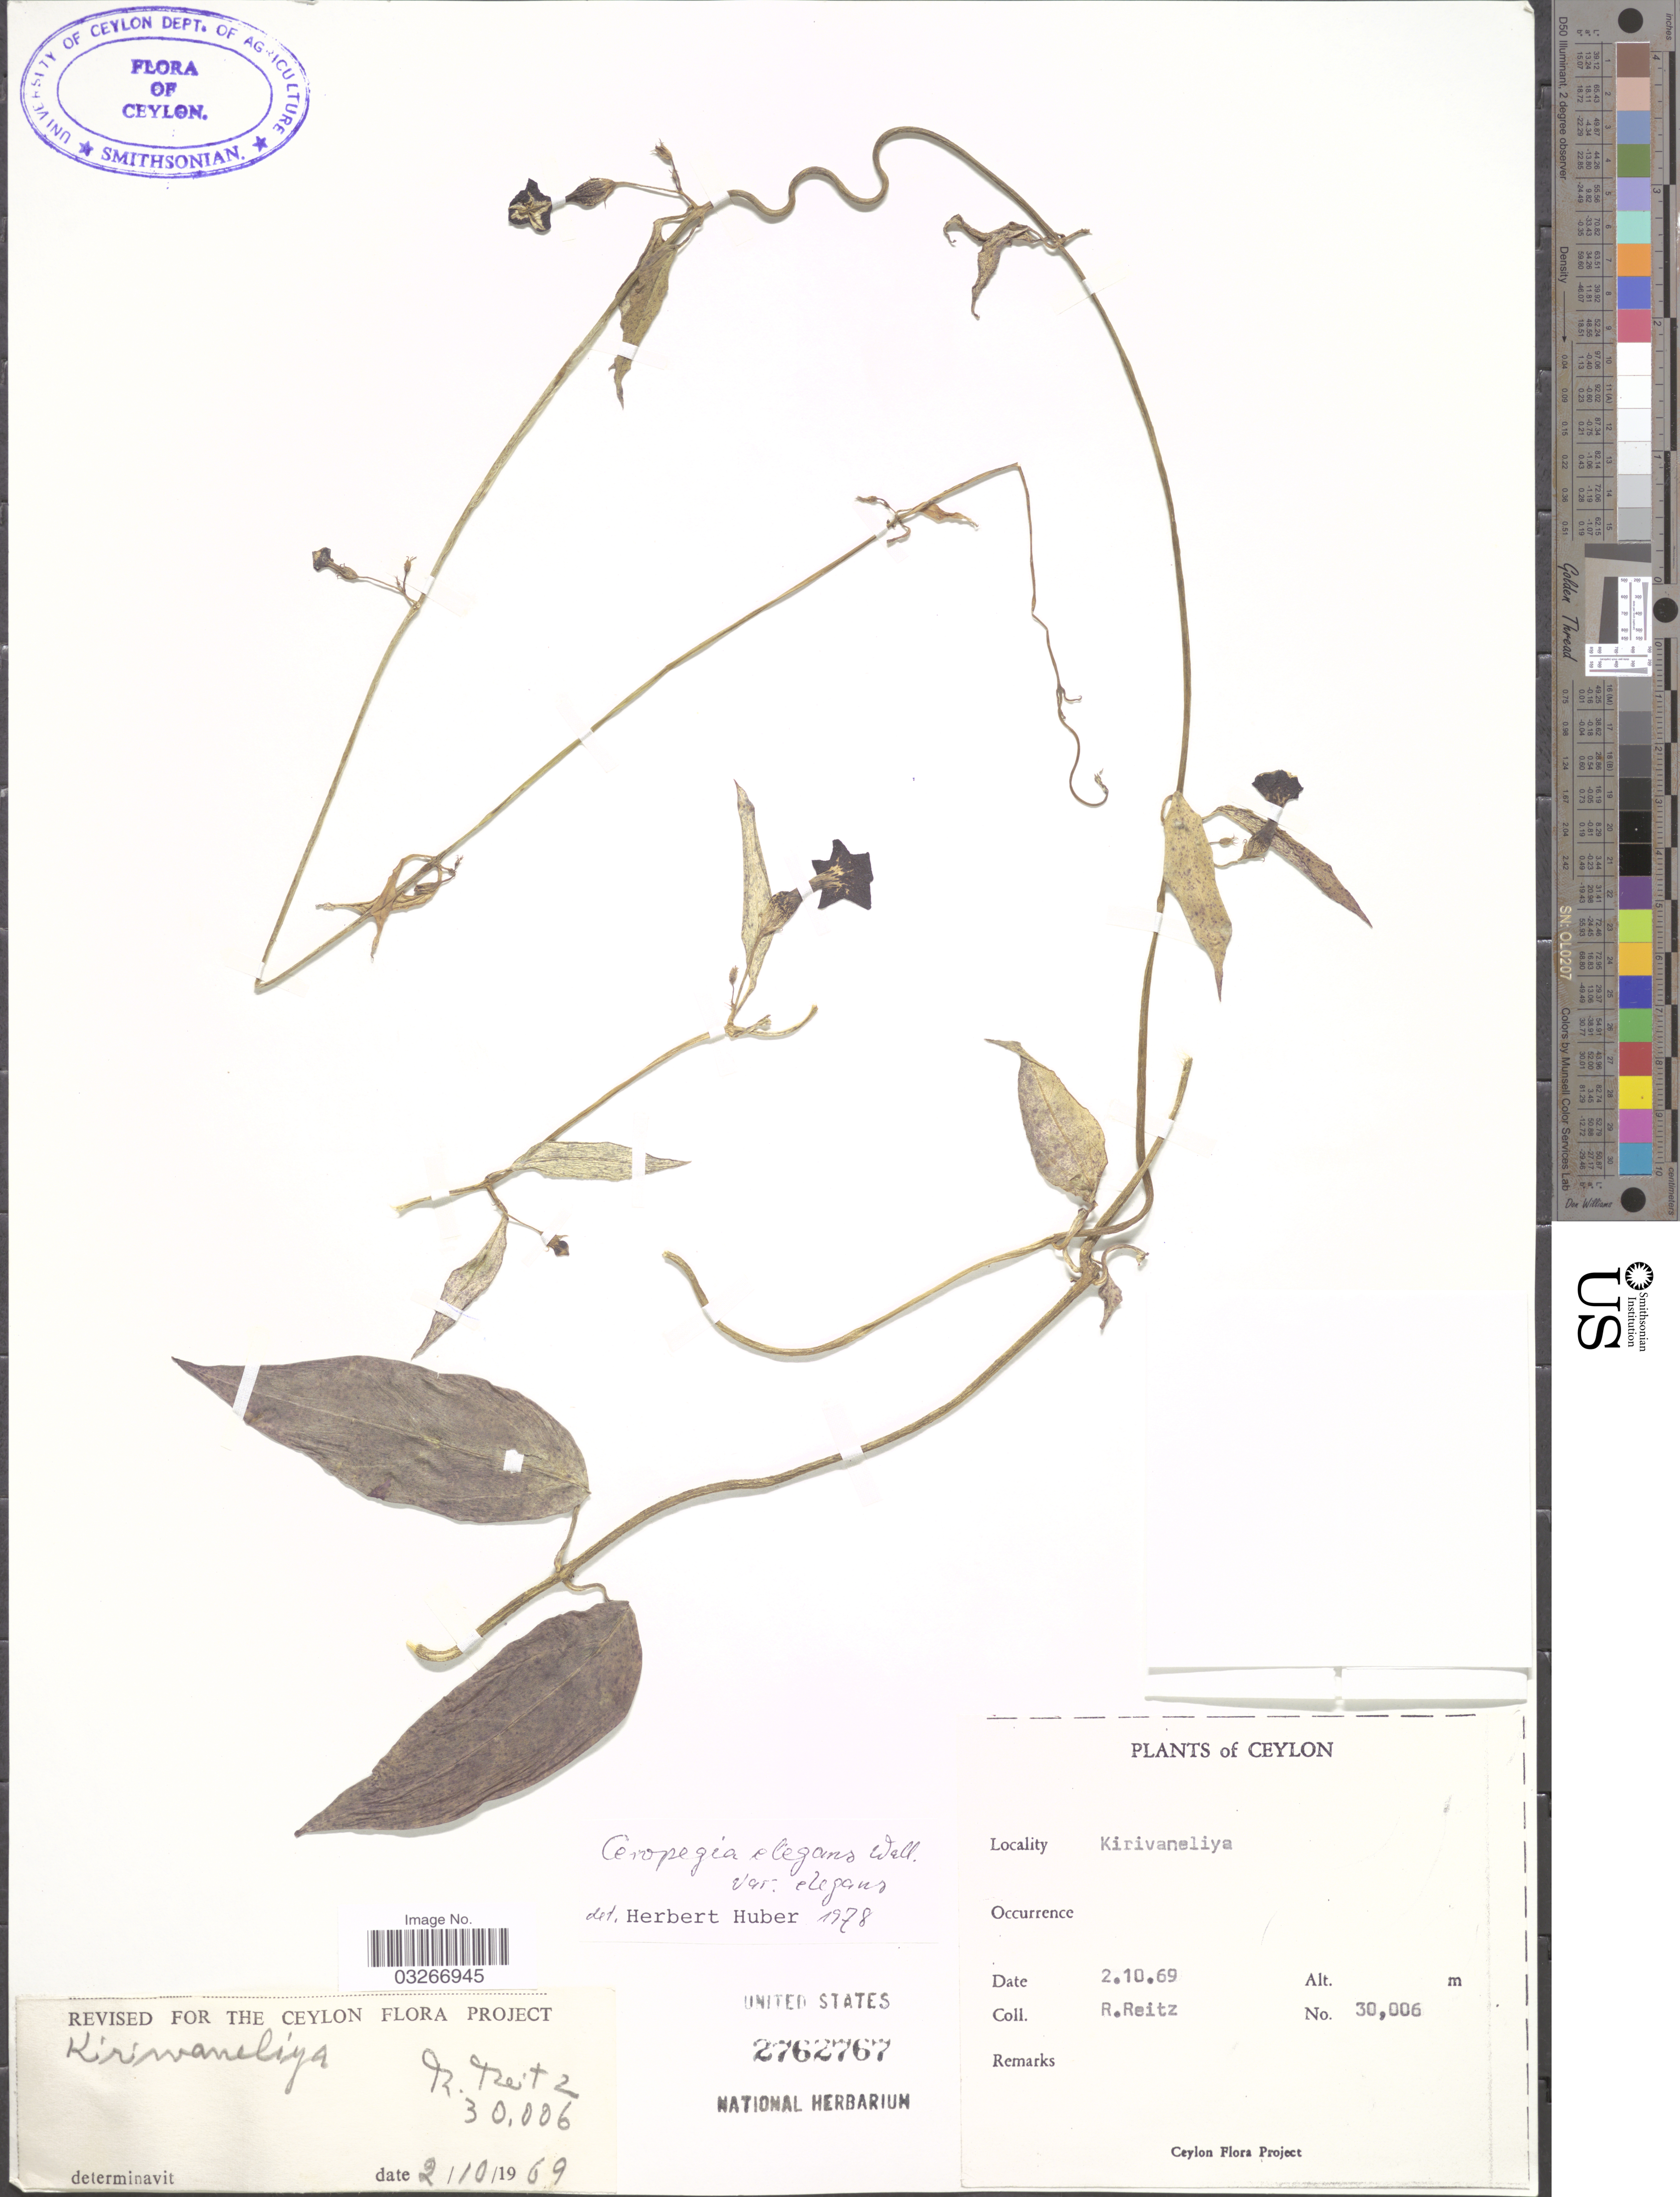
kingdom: Plantae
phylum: Tracheophyta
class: Magnoliopsida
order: Gentianales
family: Apocynaceae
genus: Ceropegia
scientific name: Ceropegia elegans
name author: Wall.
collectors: R. Reitz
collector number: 30006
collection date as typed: Transcribed d/m/y: 2/10/69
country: Sri Lanka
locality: Ceylon. Kirivaneliya.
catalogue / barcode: US 2762767